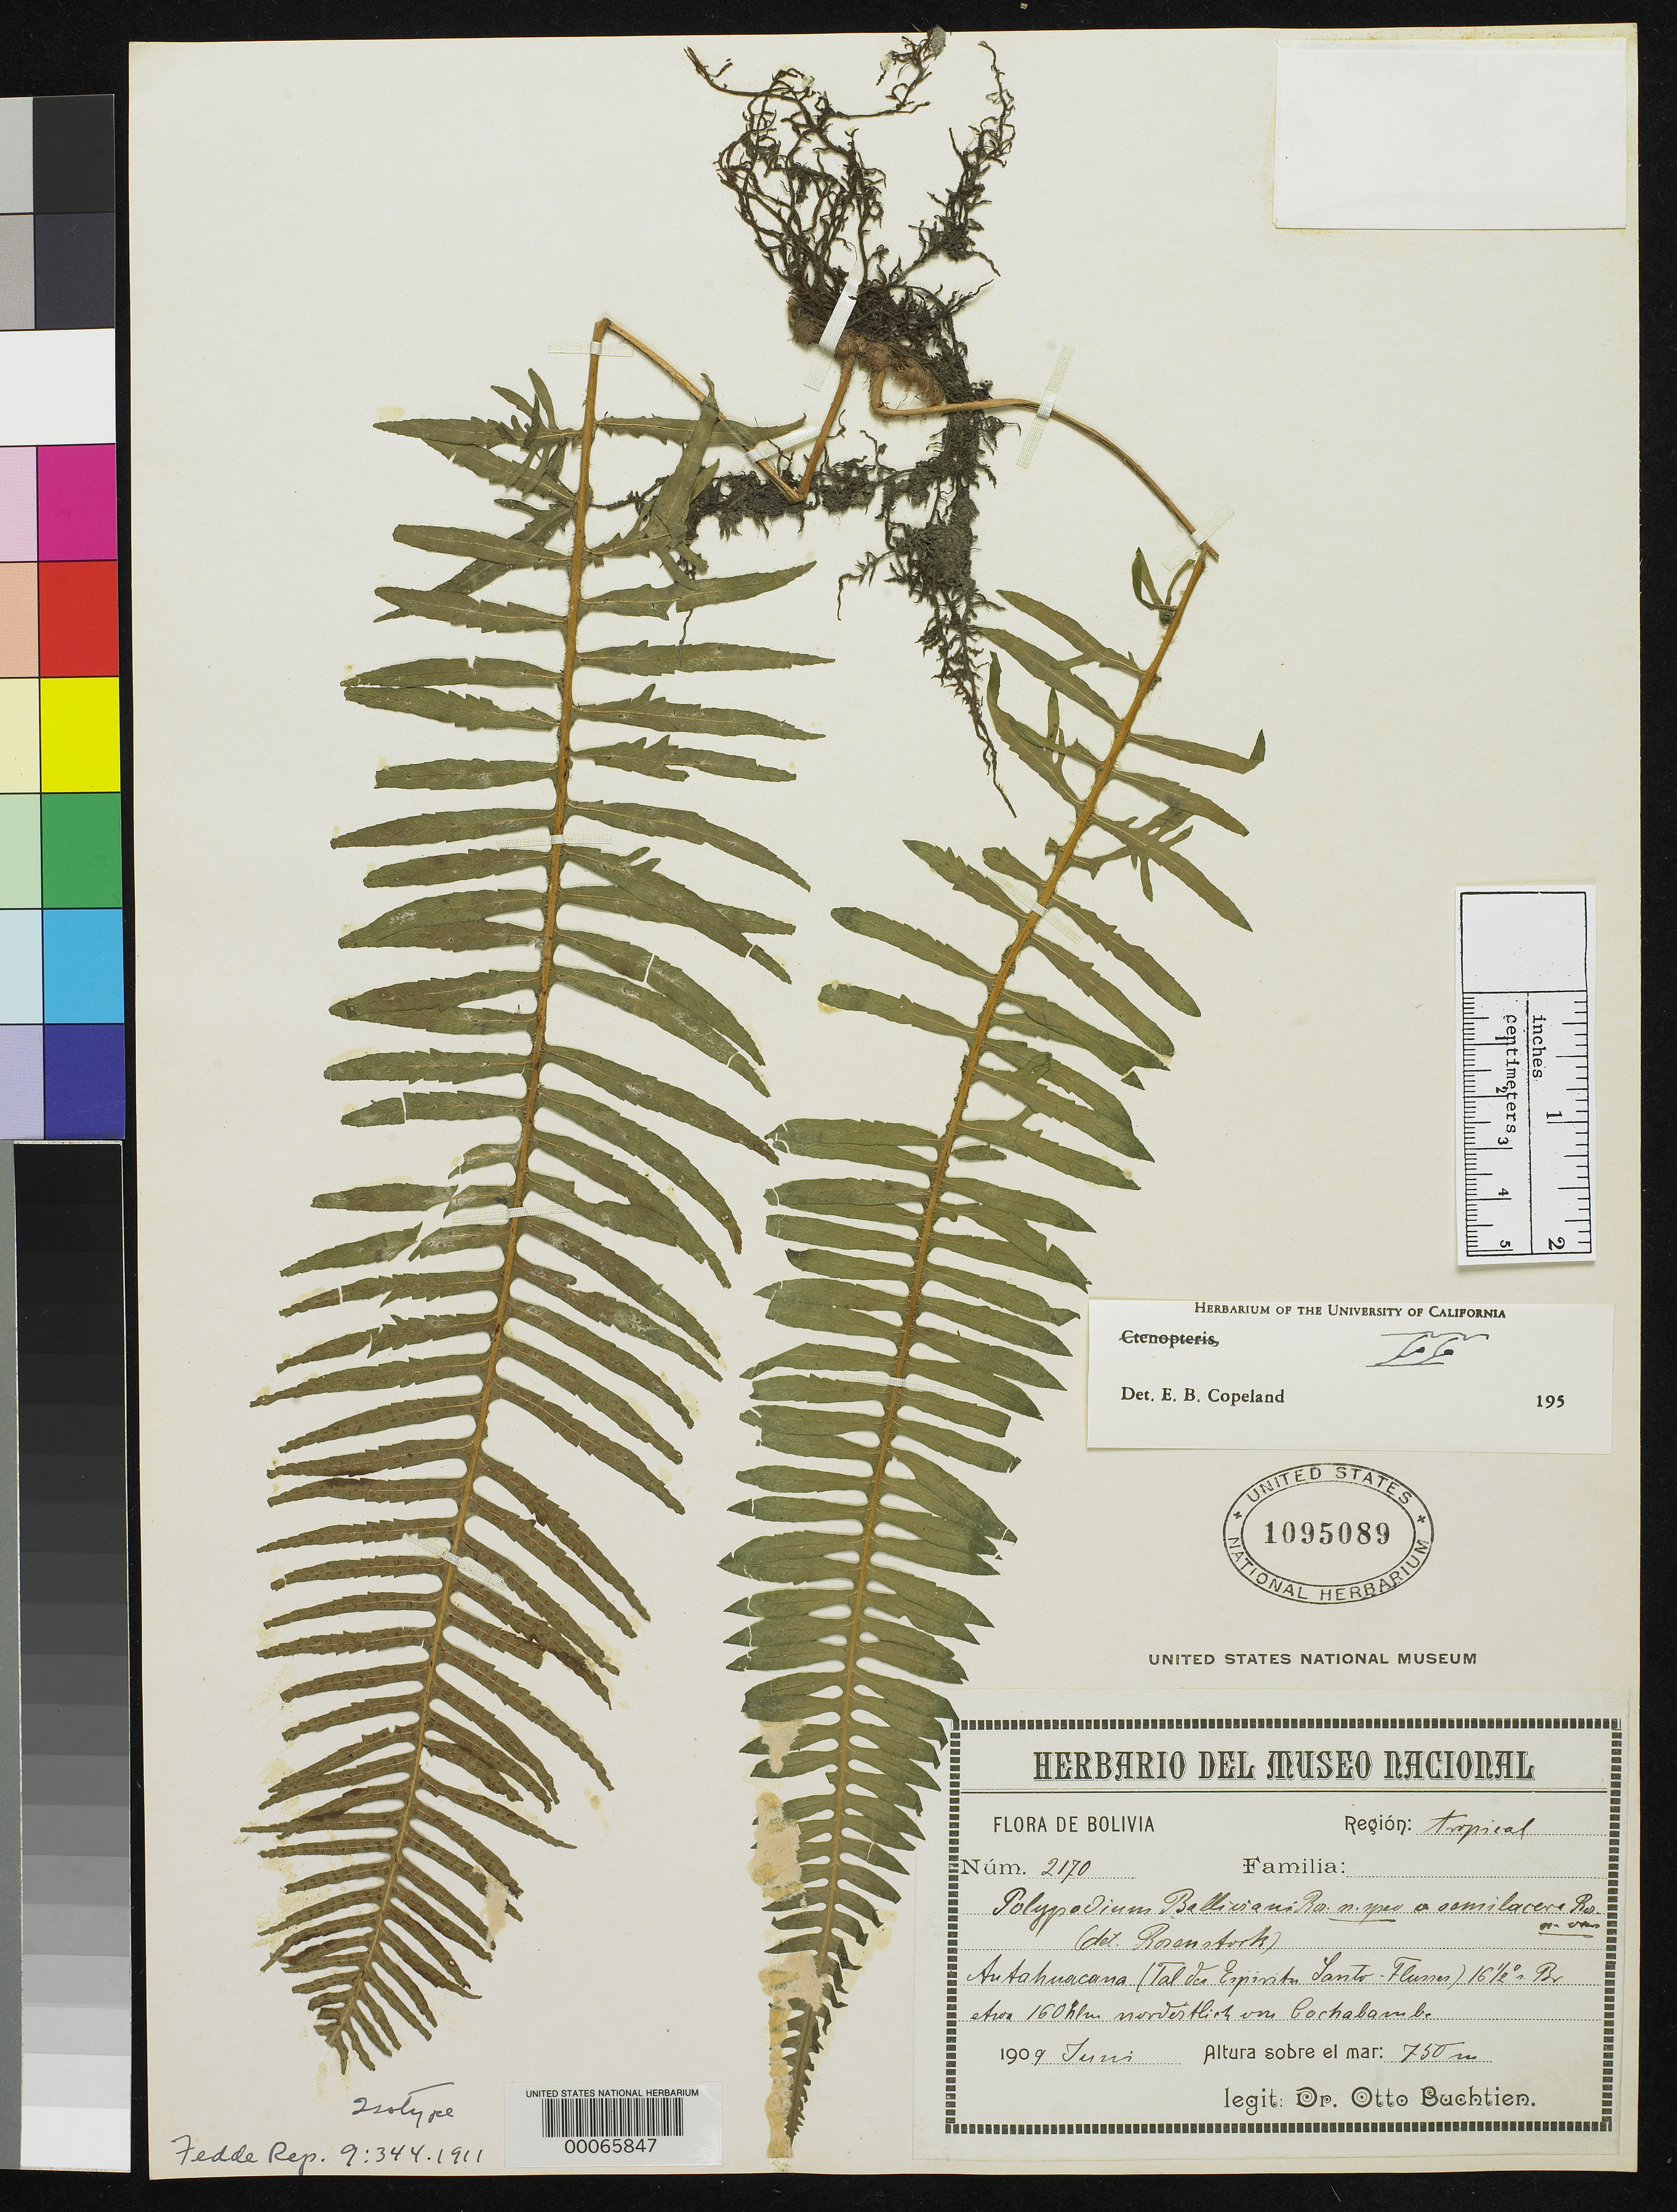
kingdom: Plantae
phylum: Tracheophyta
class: Polypodiopsida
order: Polypodiales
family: Polypodiaceae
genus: Polypodium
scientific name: Polypodium balliviani var. semilacera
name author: Rosenst.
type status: Isotype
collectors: O. Buchtien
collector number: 2170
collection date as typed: Jun 1909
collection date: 1909-06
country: Bolivia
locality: Antahuacana, Espirito Santo.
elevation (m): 750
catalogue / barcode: US 1095089